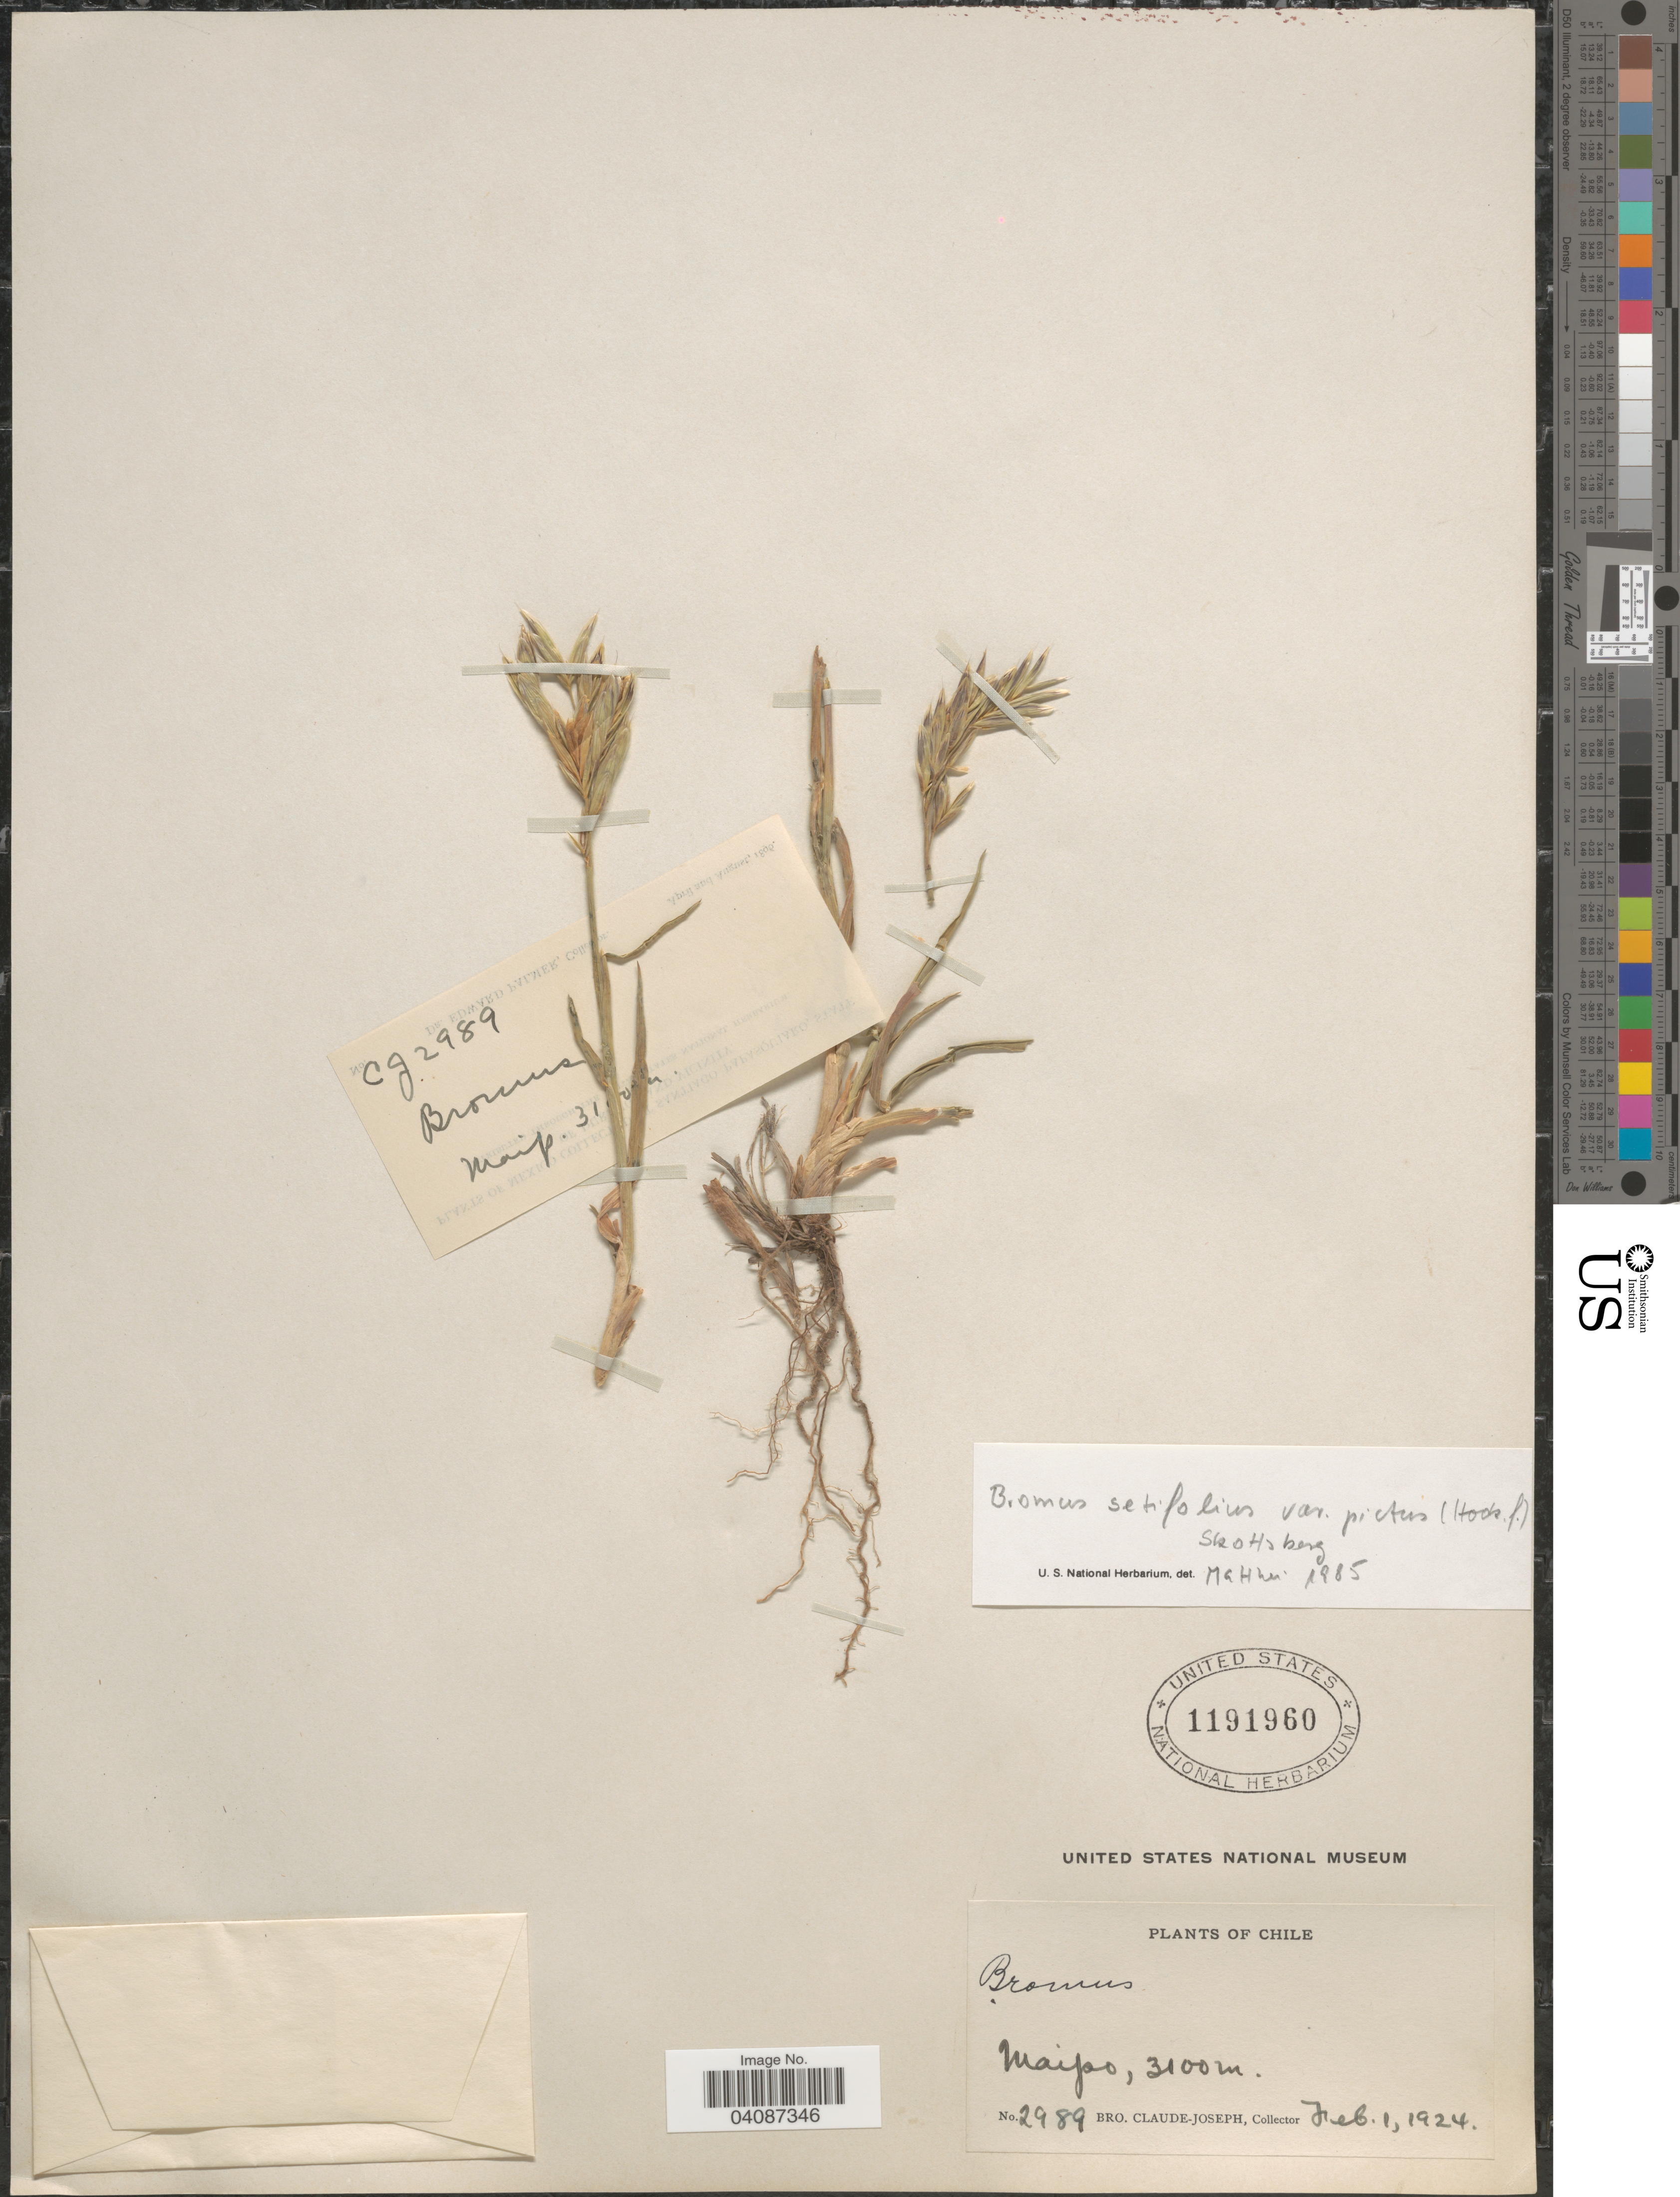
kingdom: Plantae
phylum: Tracheophyta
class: Liliopsida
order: Poales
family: Poaceae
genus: Bromus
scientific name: Bromus setifolius var. pictus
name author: (Hook. f.) Skottsb.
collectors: Bro. Claude-Joseph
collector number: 2989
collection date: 1924-02-01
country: Chile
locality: Maipo.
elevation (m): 3100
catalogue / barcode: US 1191960